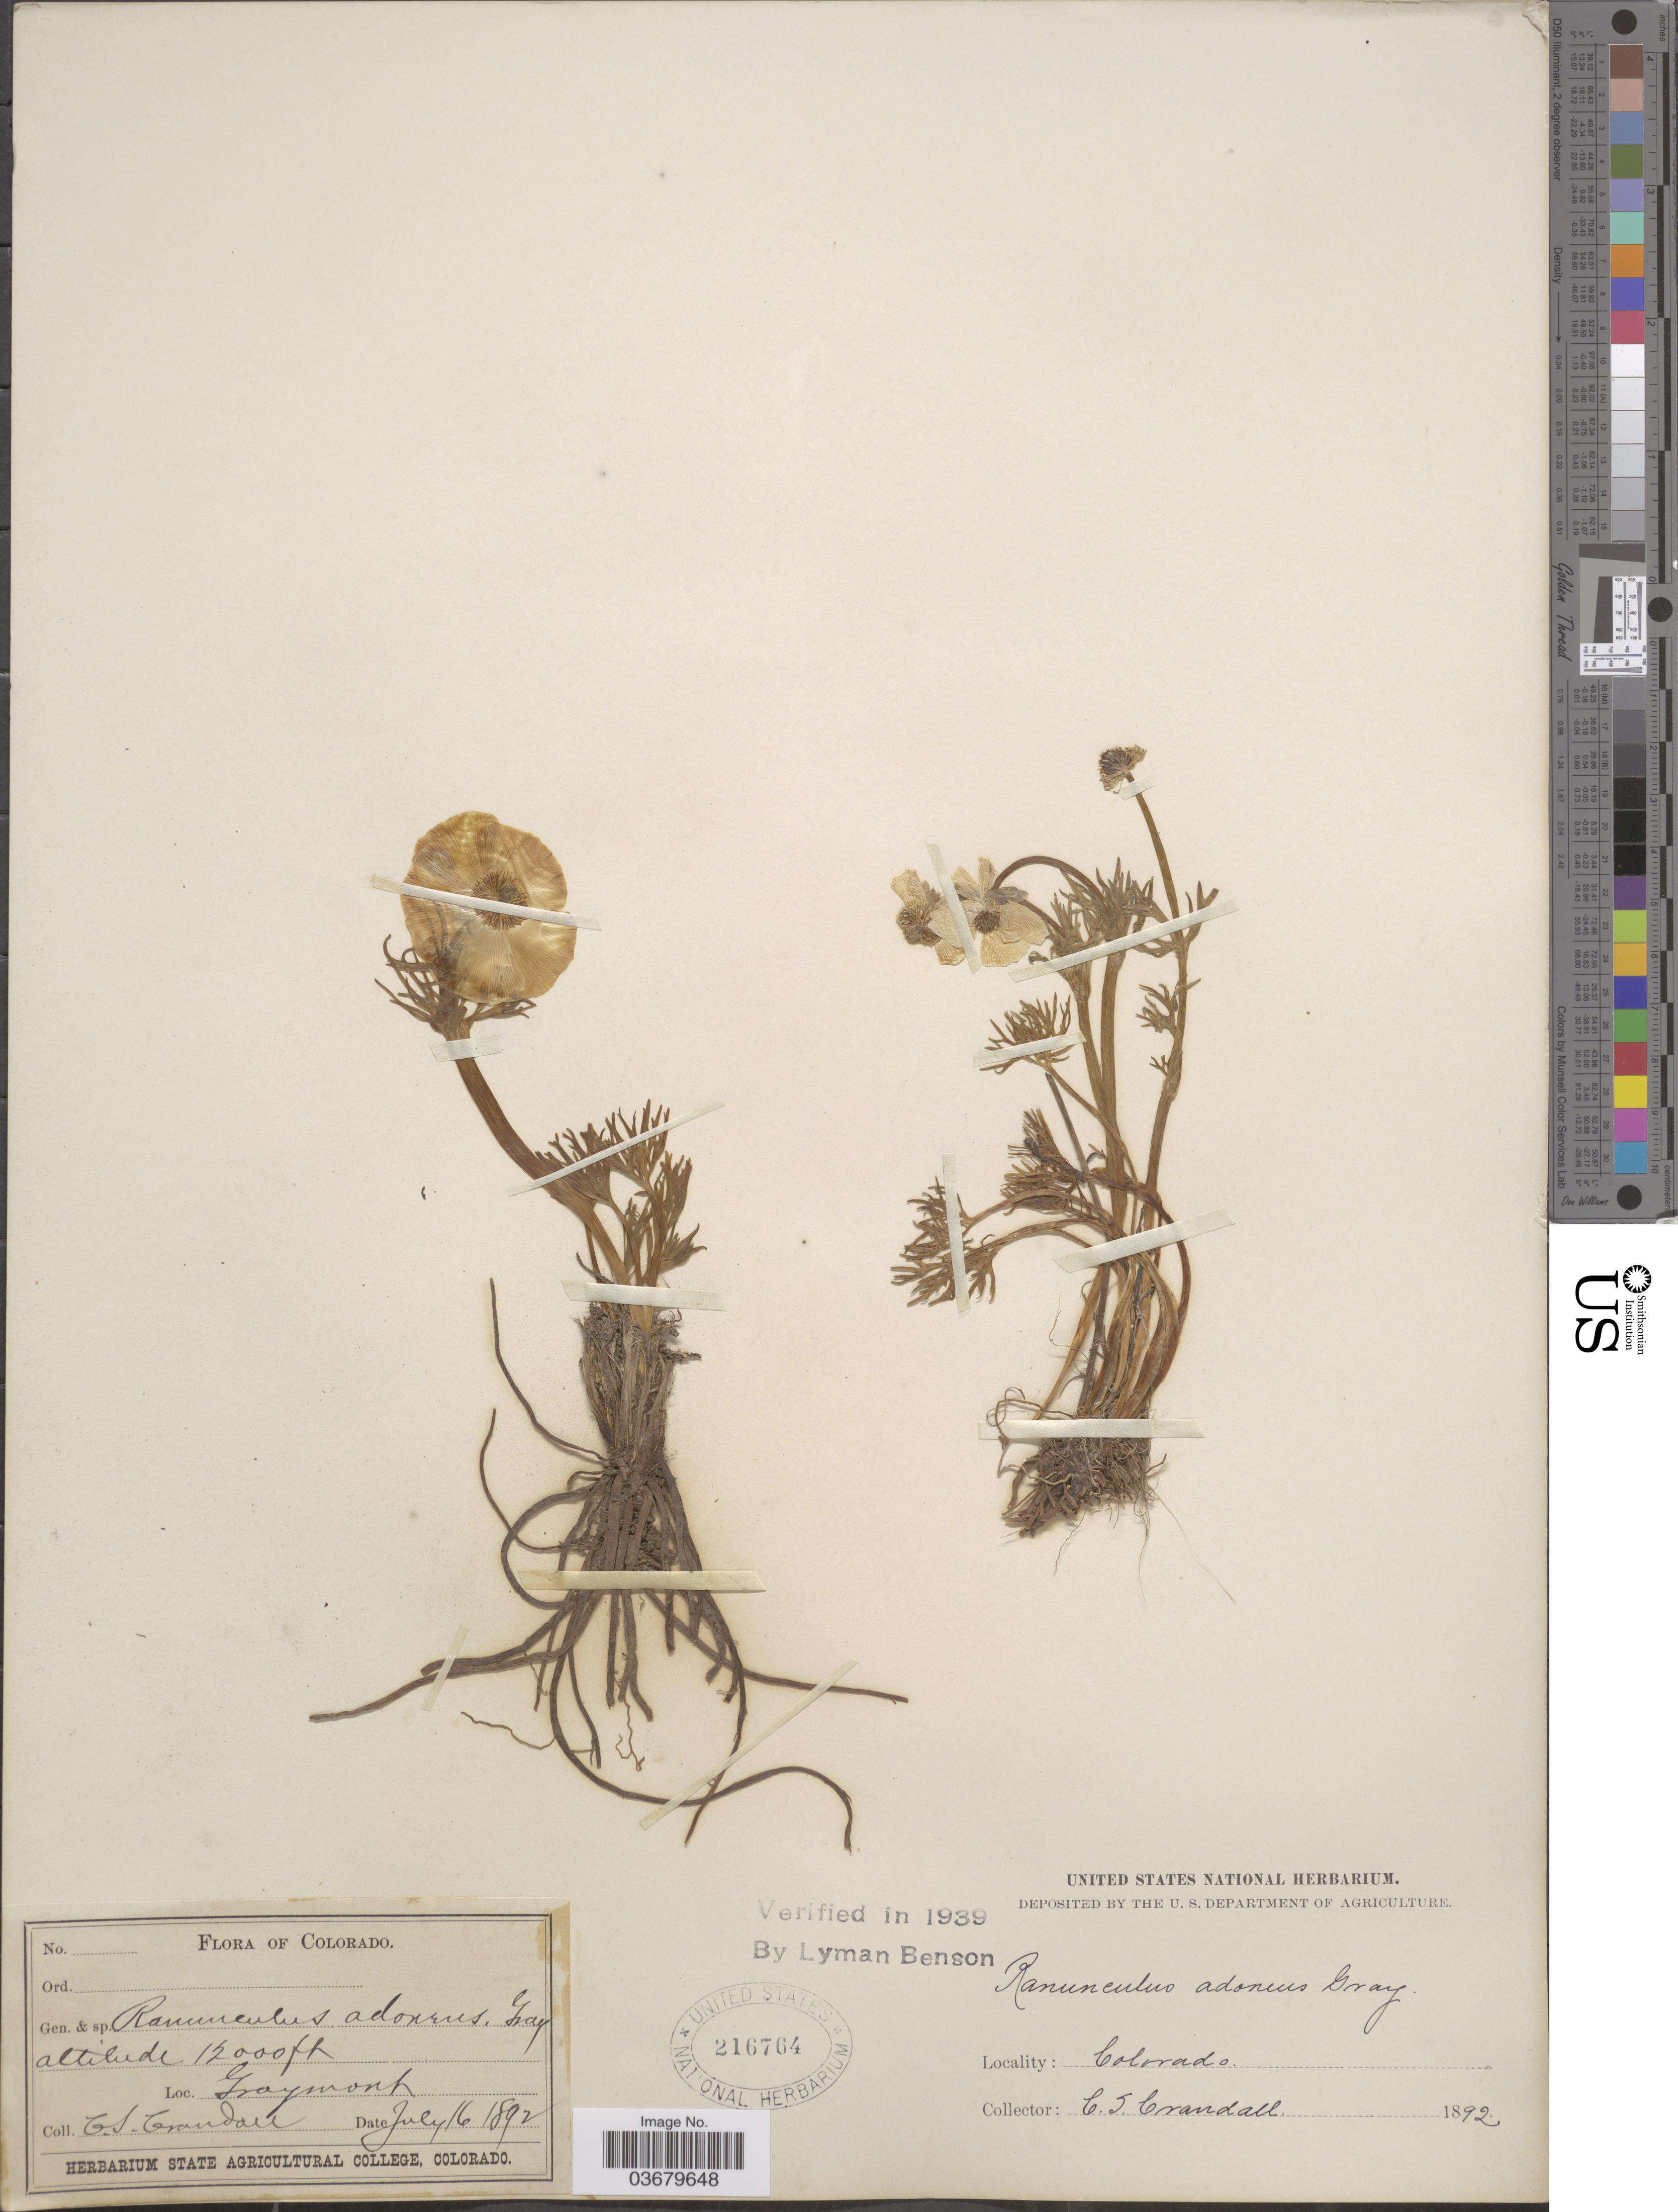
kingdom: Plantae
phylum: Tracheophyta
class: Magnoliopsida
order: Ranunculales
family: Ranunculaceae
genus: Ranunculus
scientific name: Ranunculus adoneus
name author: A. Gray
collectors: C. Crandall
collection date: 1892-07-16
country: United States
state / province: Colorado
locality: Graymont.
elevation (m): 3658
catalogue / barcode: US 216764